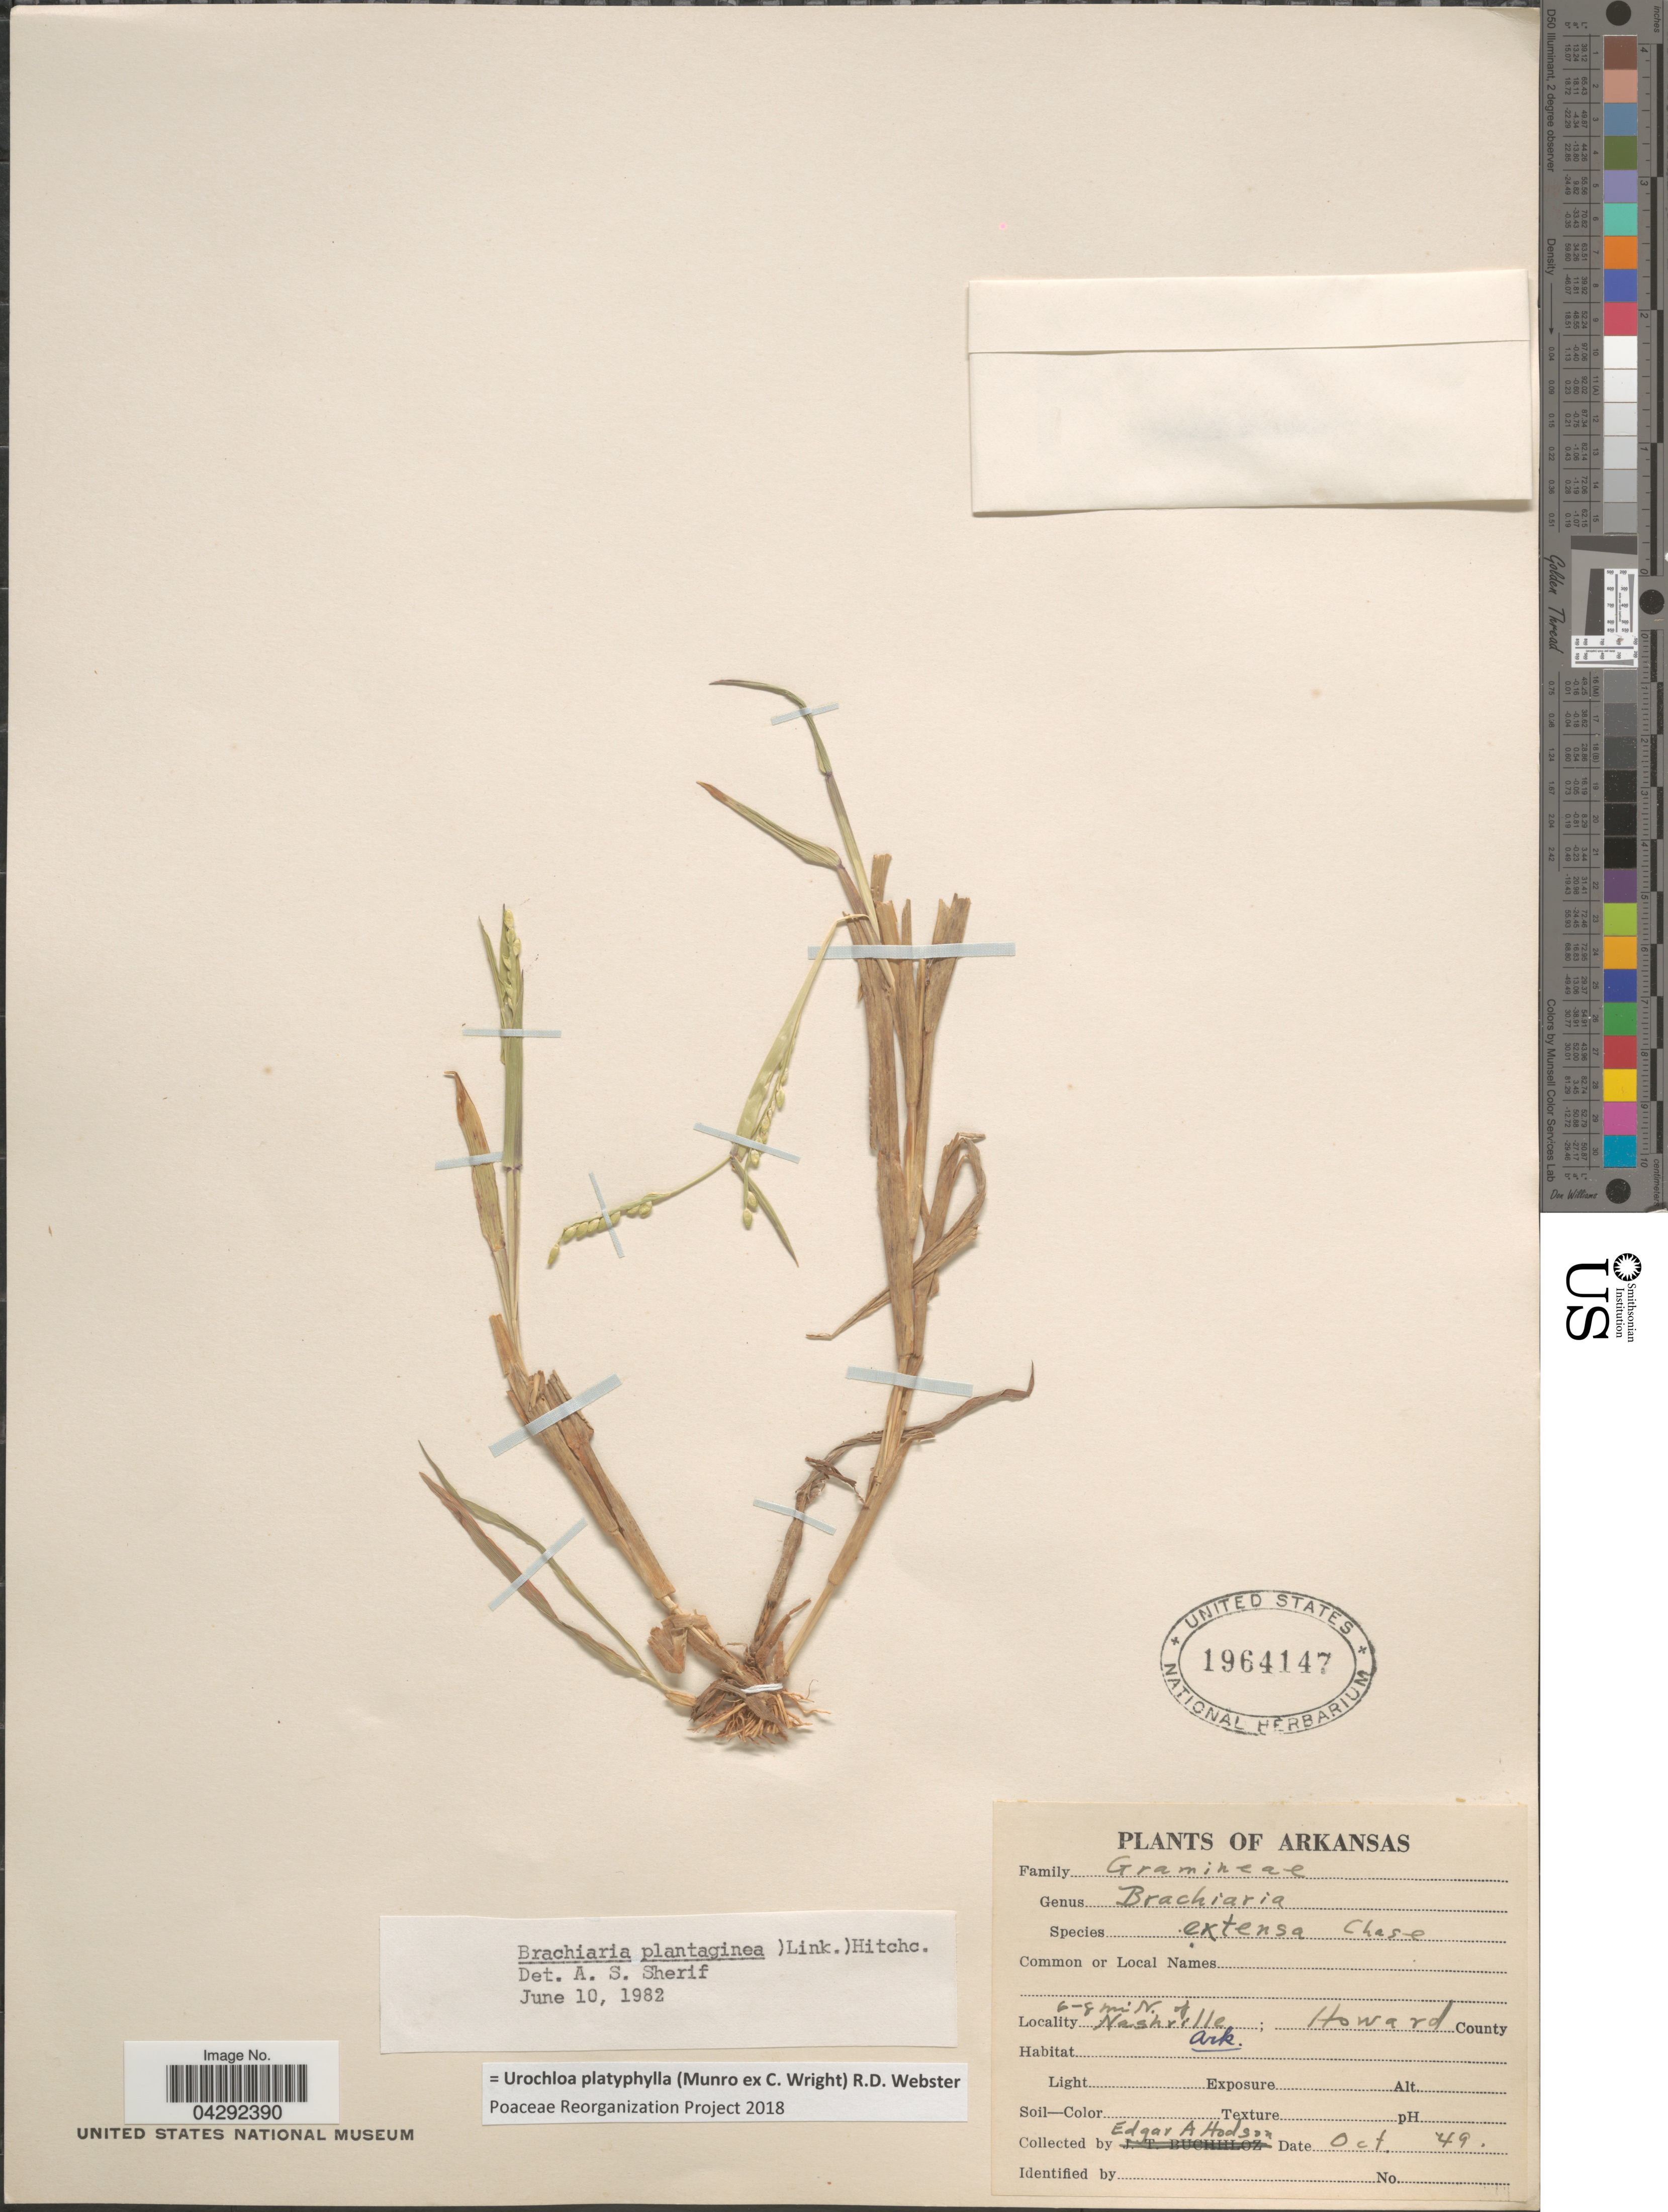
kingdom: Plantae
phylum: Tracheophyta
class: Liliopsida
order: Poales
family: Poaceae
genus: Urochloa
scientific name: Urochloa platyphylla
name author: (Munro ex C. Wright) R.D. Webster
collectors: E. Hodson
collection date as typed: Transcribed d/m/y: /10/49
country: United States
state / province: Arkansas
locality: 6-8 mi. N. of Nashville; Howard County.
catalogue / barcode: US 1964147